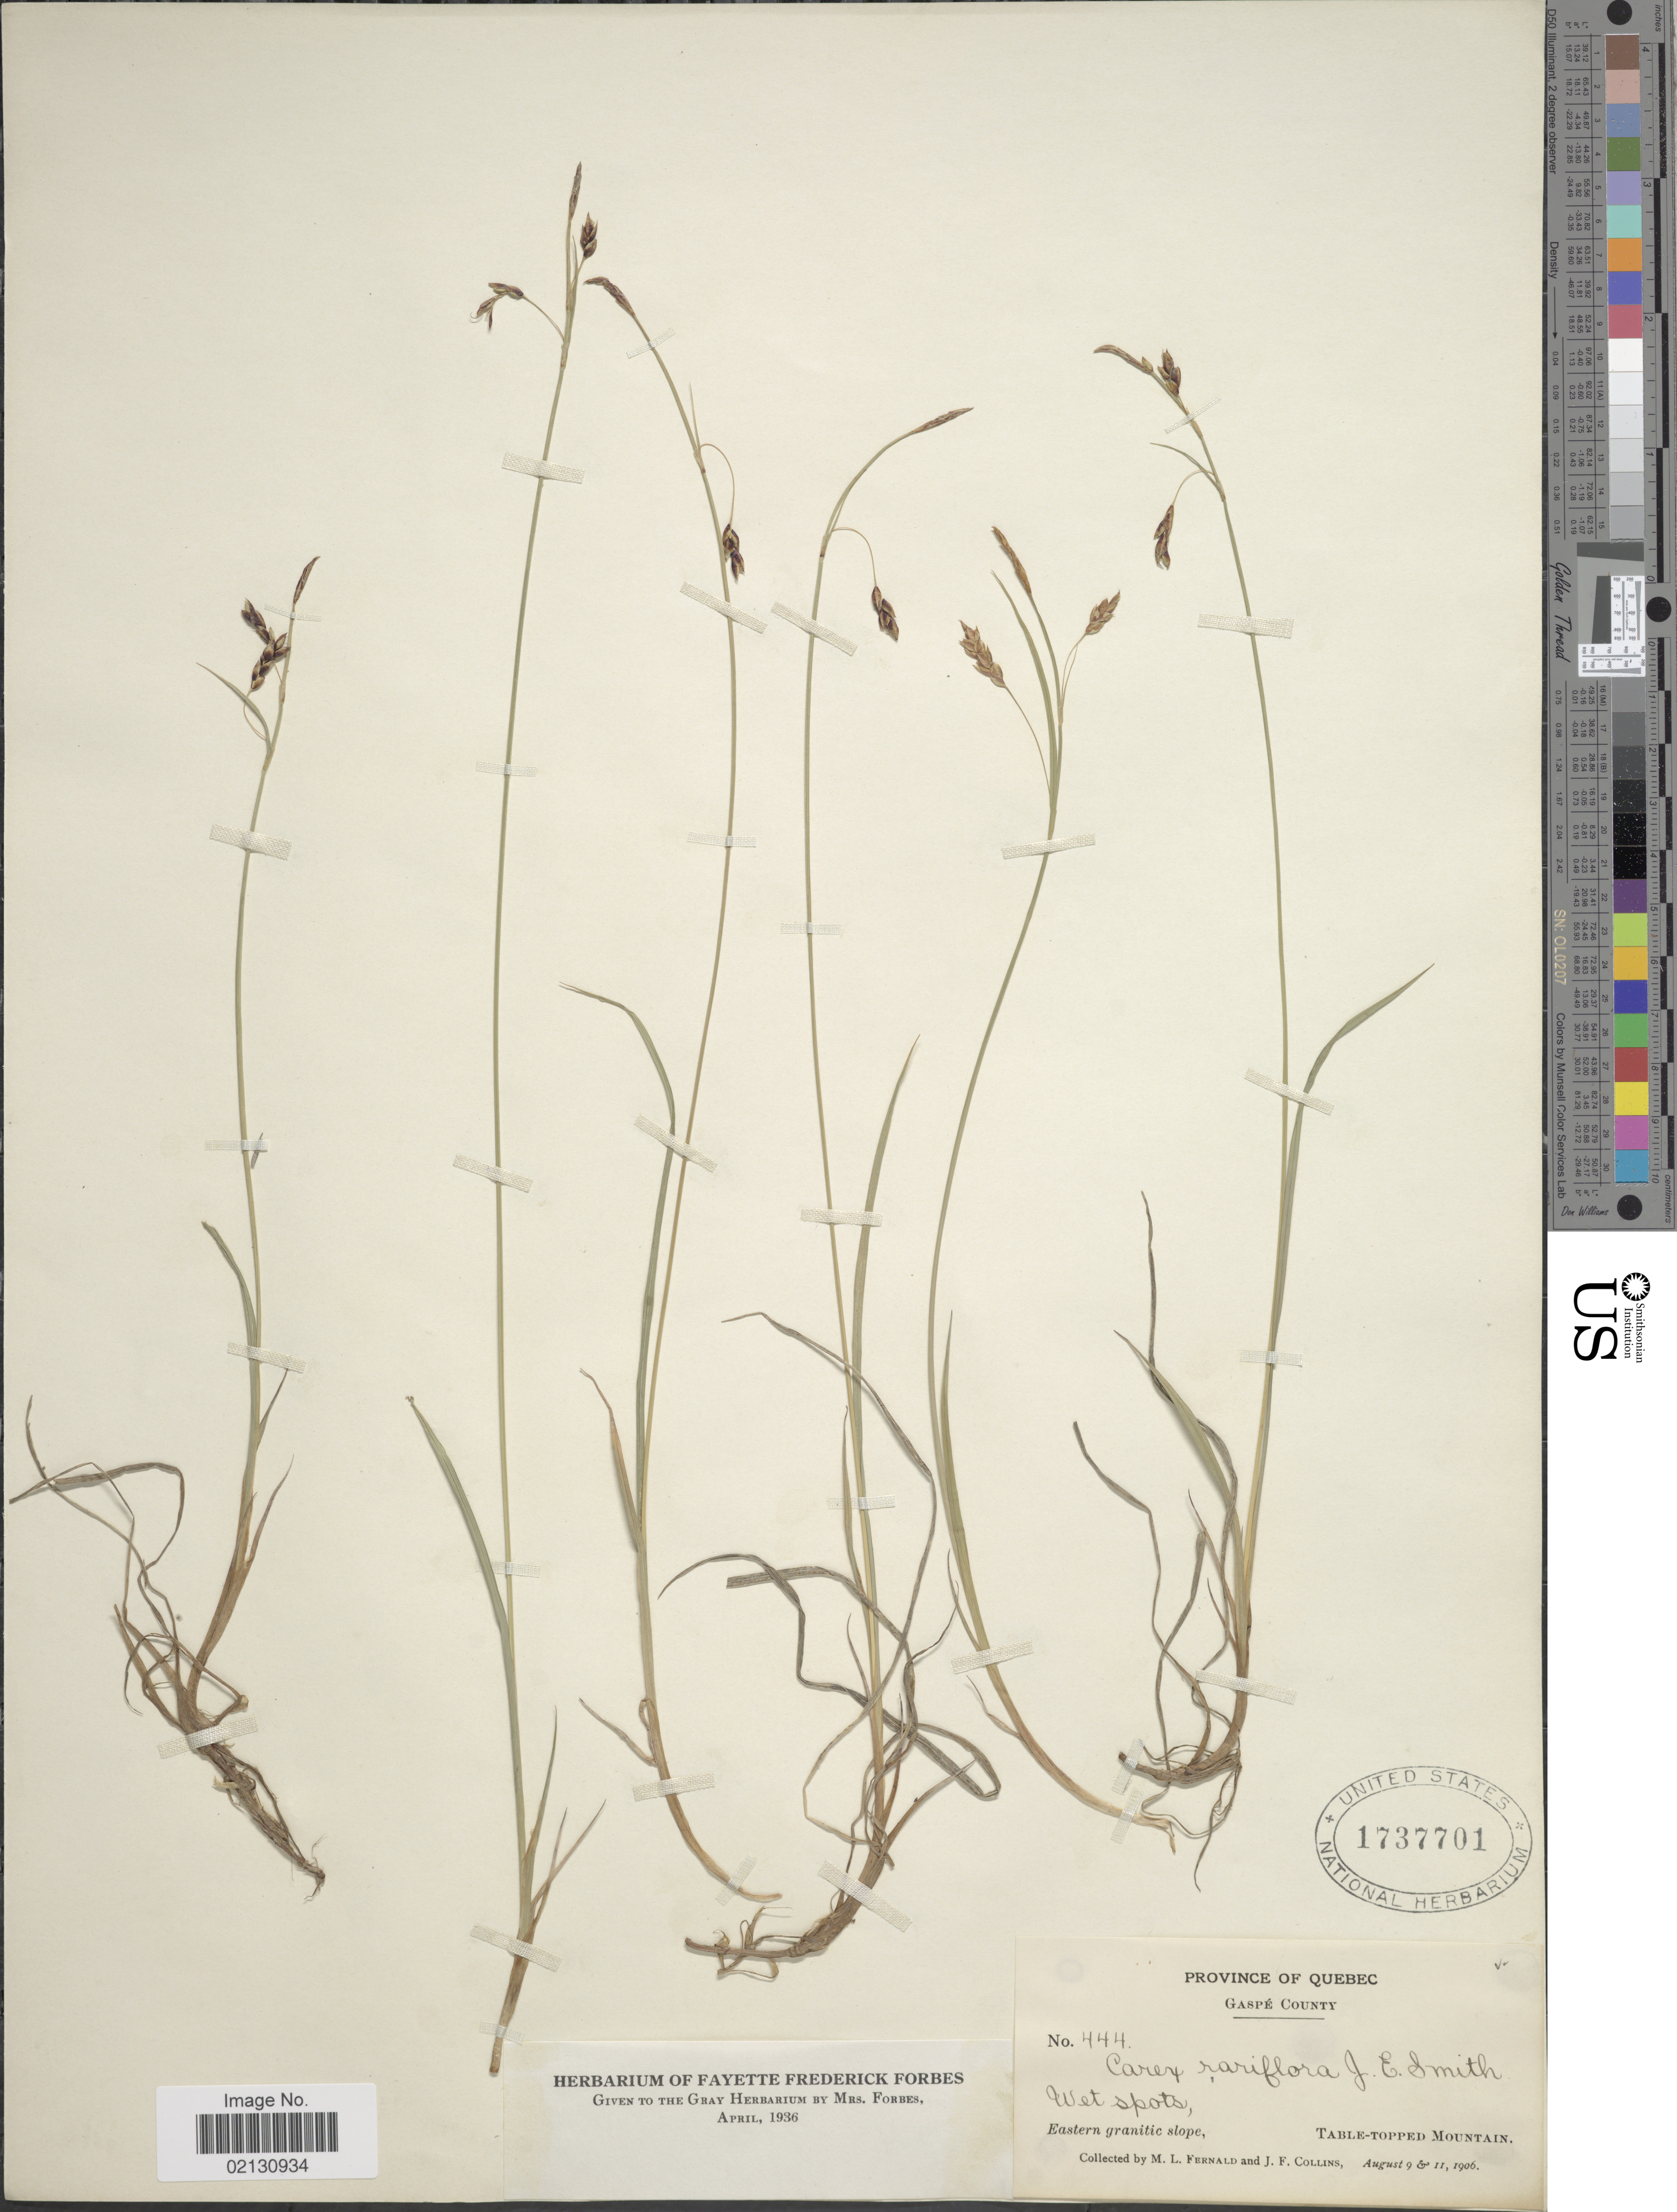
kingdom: Plantae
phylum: Tracheophyta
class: Liliopsida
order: Poales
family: Cyperaceae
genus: Carex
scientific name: Carex rariflora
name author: (Wahlenb.) Sm.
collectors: M. L. Fernald & J. Collins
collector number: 444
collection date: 1906-08-09/1906-08-11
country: Canada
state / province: Quebec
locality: Gaspé County. Table-Topped Mountain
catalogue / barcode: US 1737701